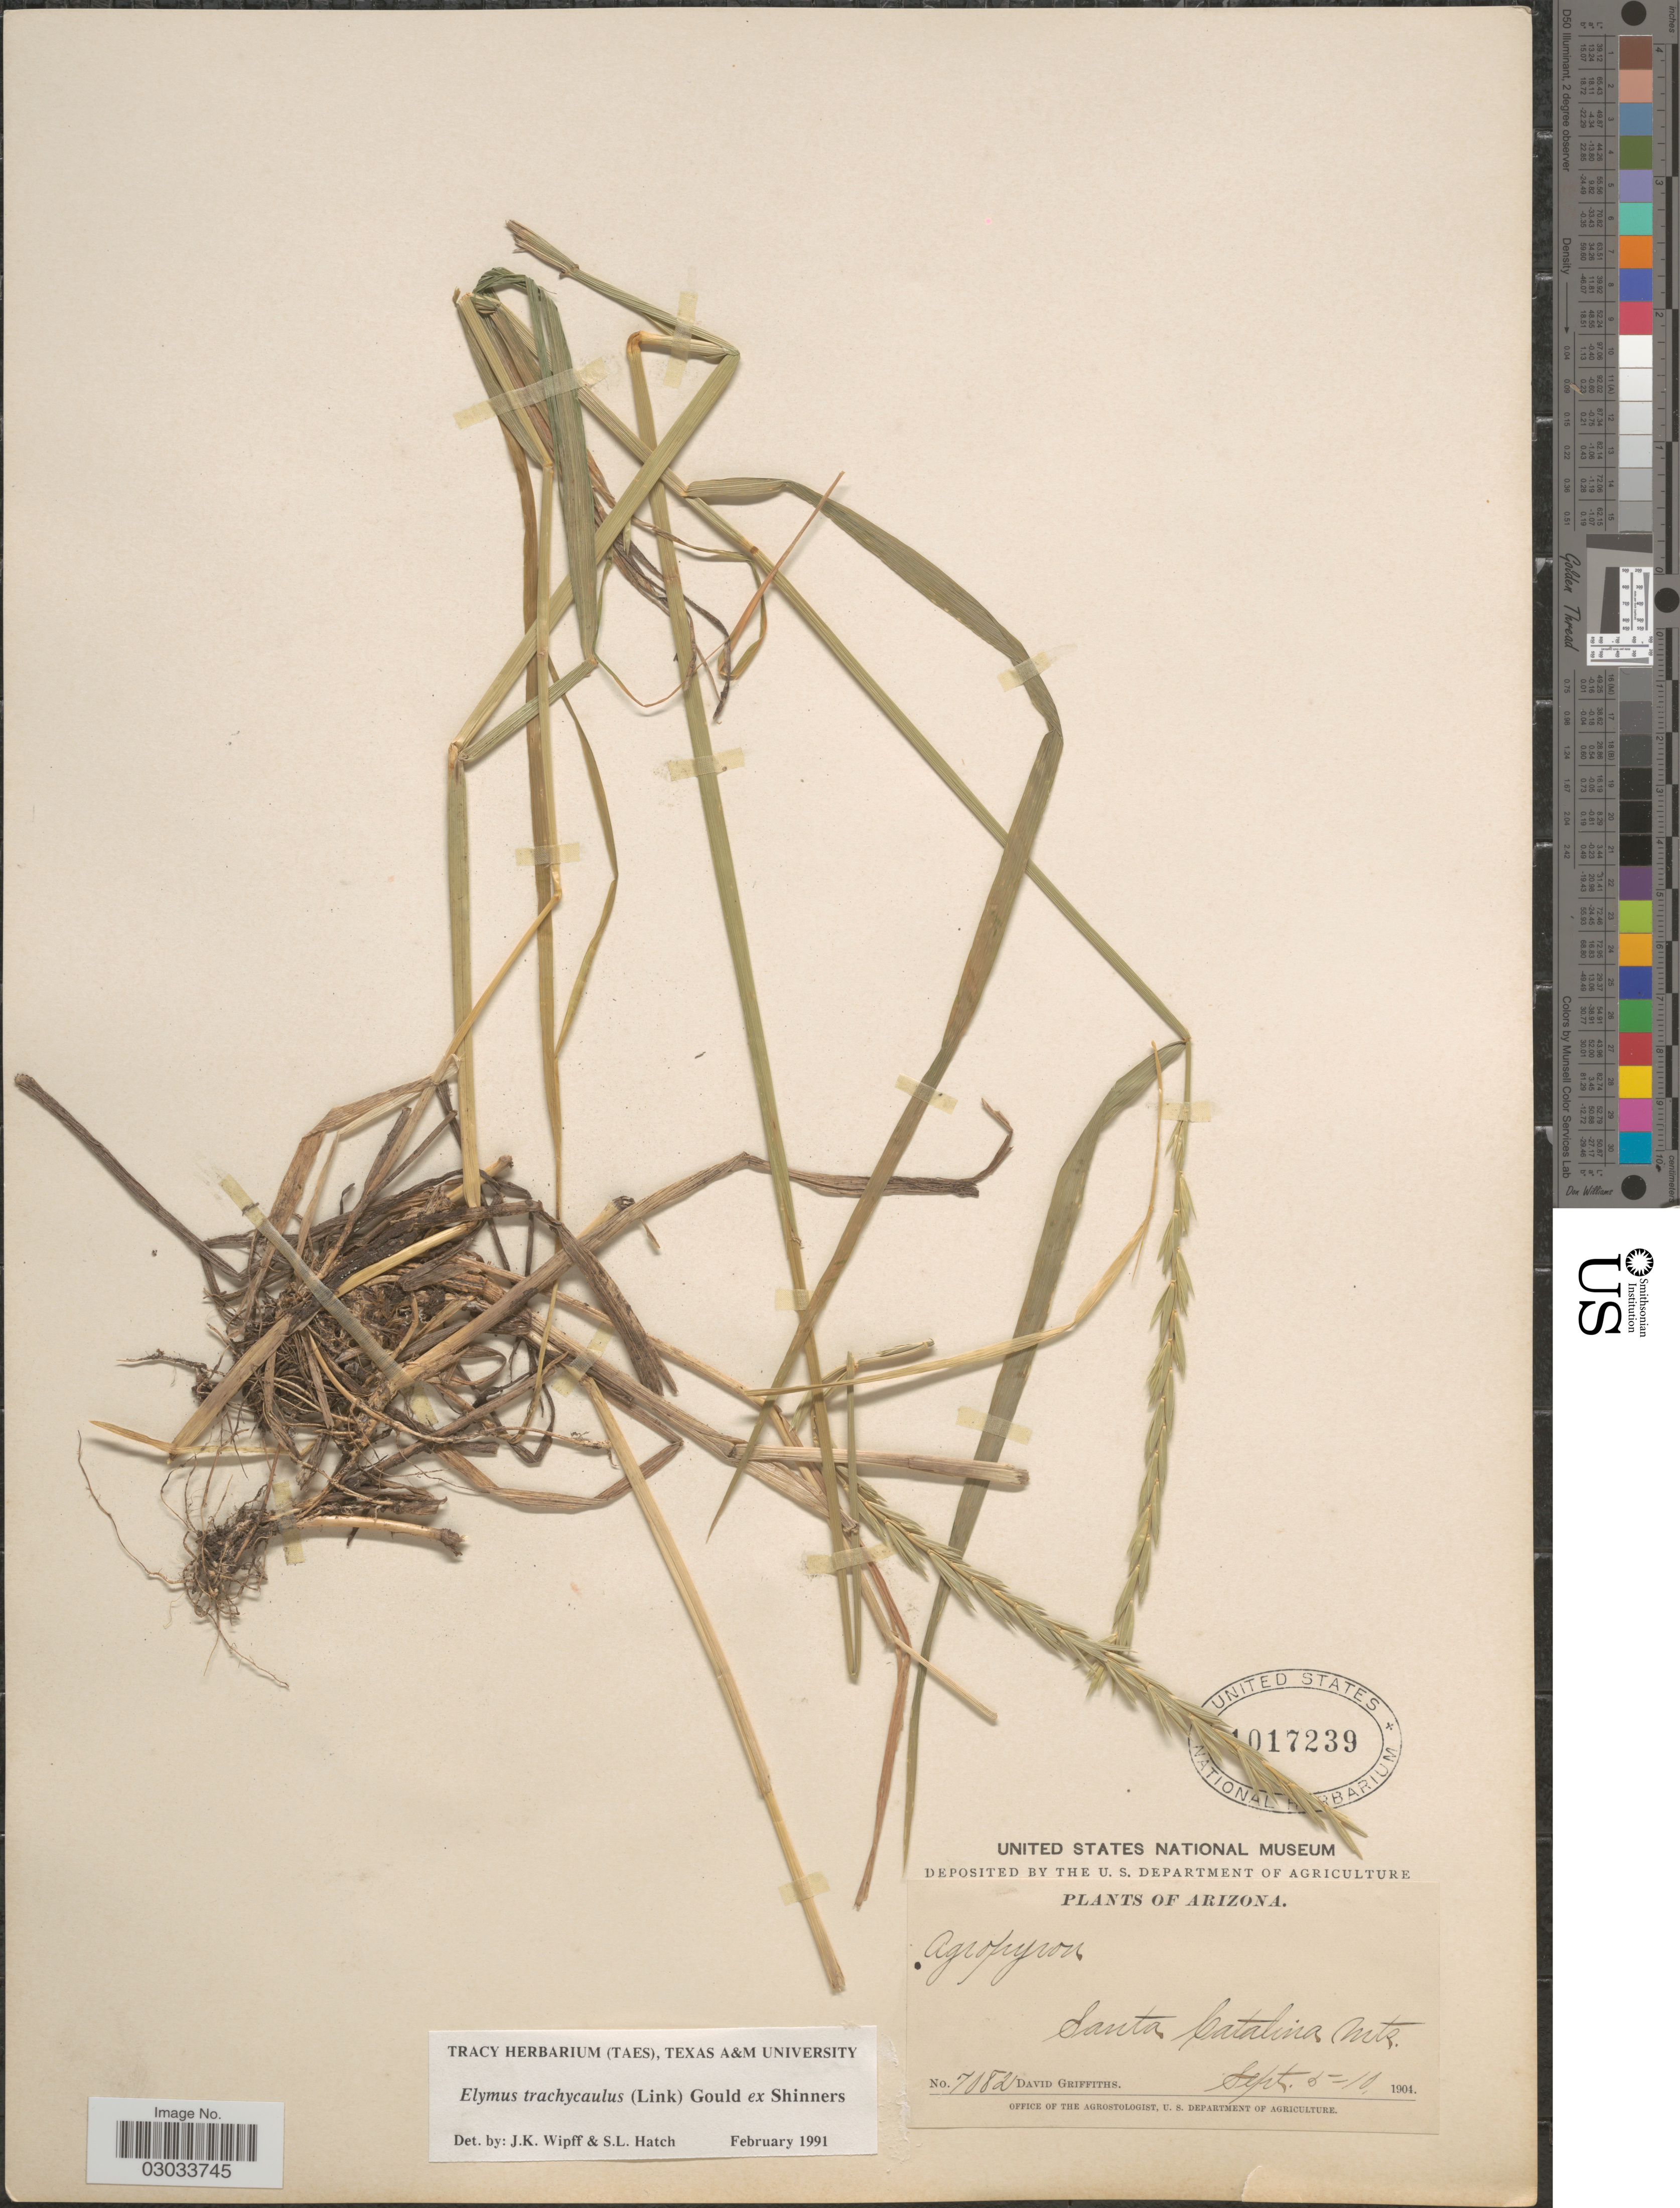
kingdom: Plantae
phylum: Tracheophyta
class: Liliopsida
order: Poales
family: Poaceae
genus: Elymus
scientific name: Elymus trachycaulus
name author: (Link) Gould ex Shinners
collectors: D. Griffiths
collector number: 7082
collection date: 1904-09-05/1904-09-10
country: United States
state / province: Arizona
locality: Santa Catalina Mts.